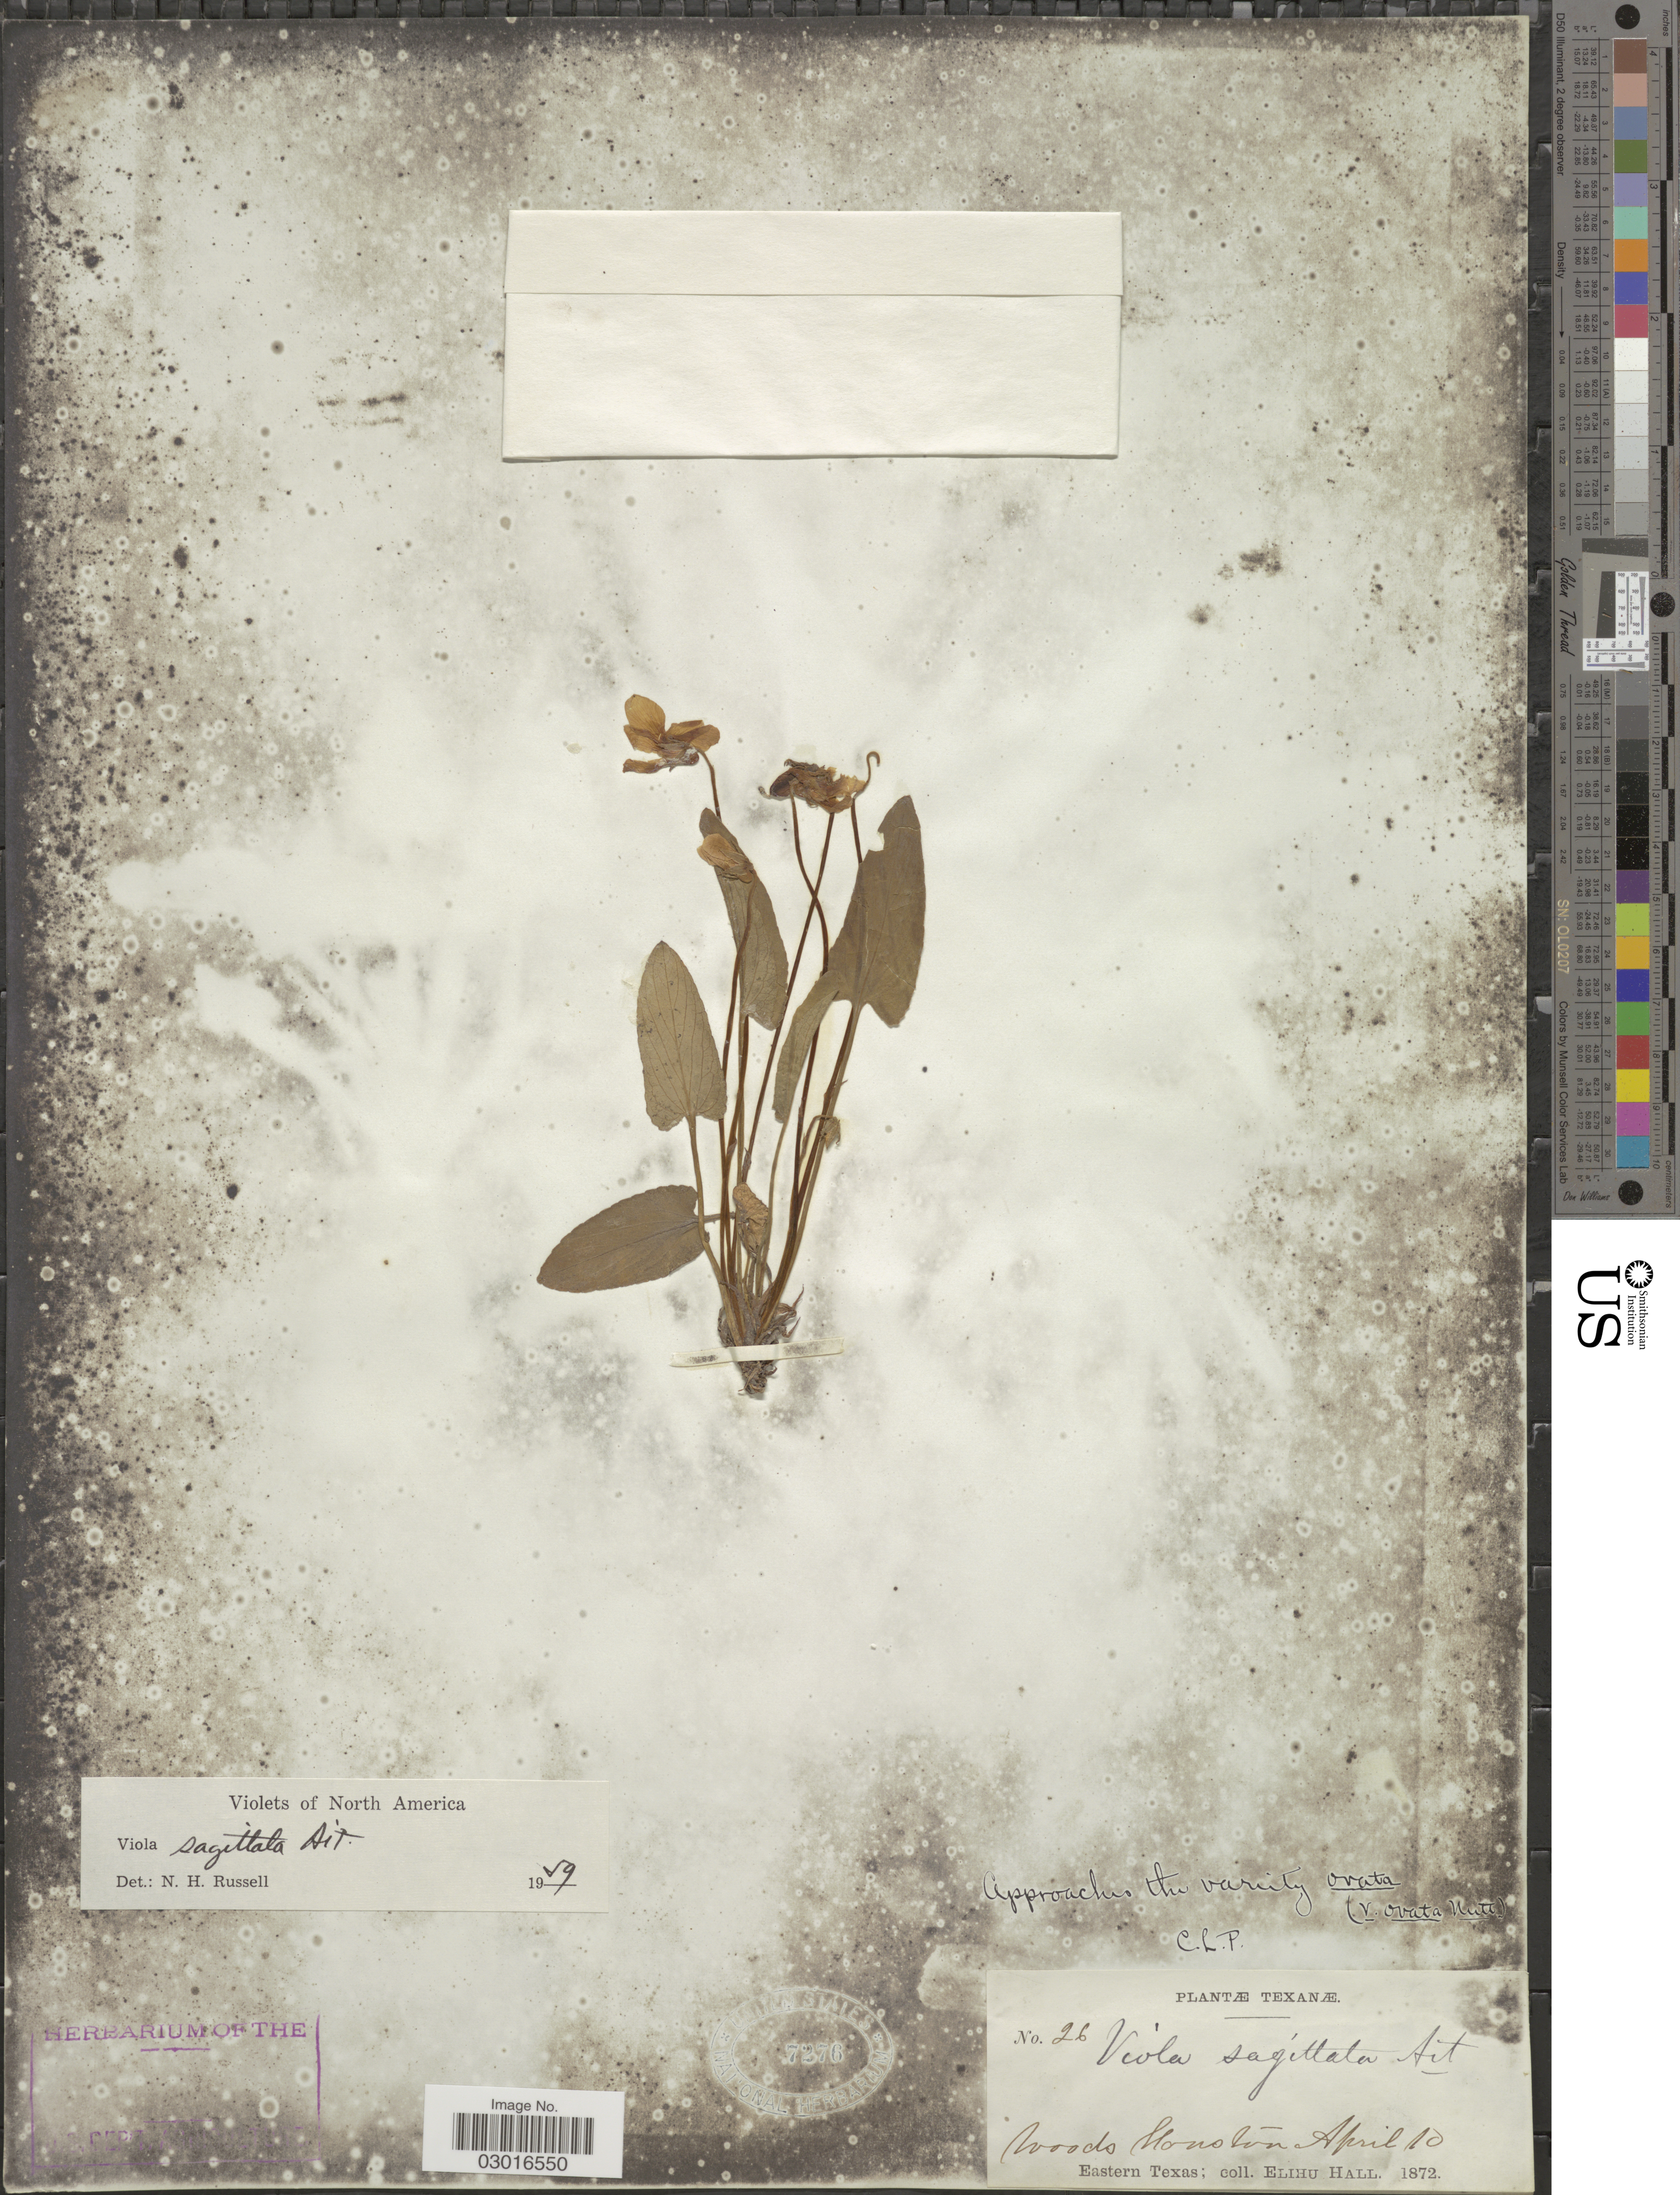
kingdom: Plantae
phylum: Tracheophyta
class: Magnoliopsida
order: Malpighiales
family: Violaceae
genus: Viola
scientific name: Viola sagittata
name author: Aiton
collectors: E. Hall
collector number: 26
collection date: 1872-04-10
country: United States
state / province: Texas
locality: Woods Houston. Eastern Texas.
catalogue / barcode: US 7276